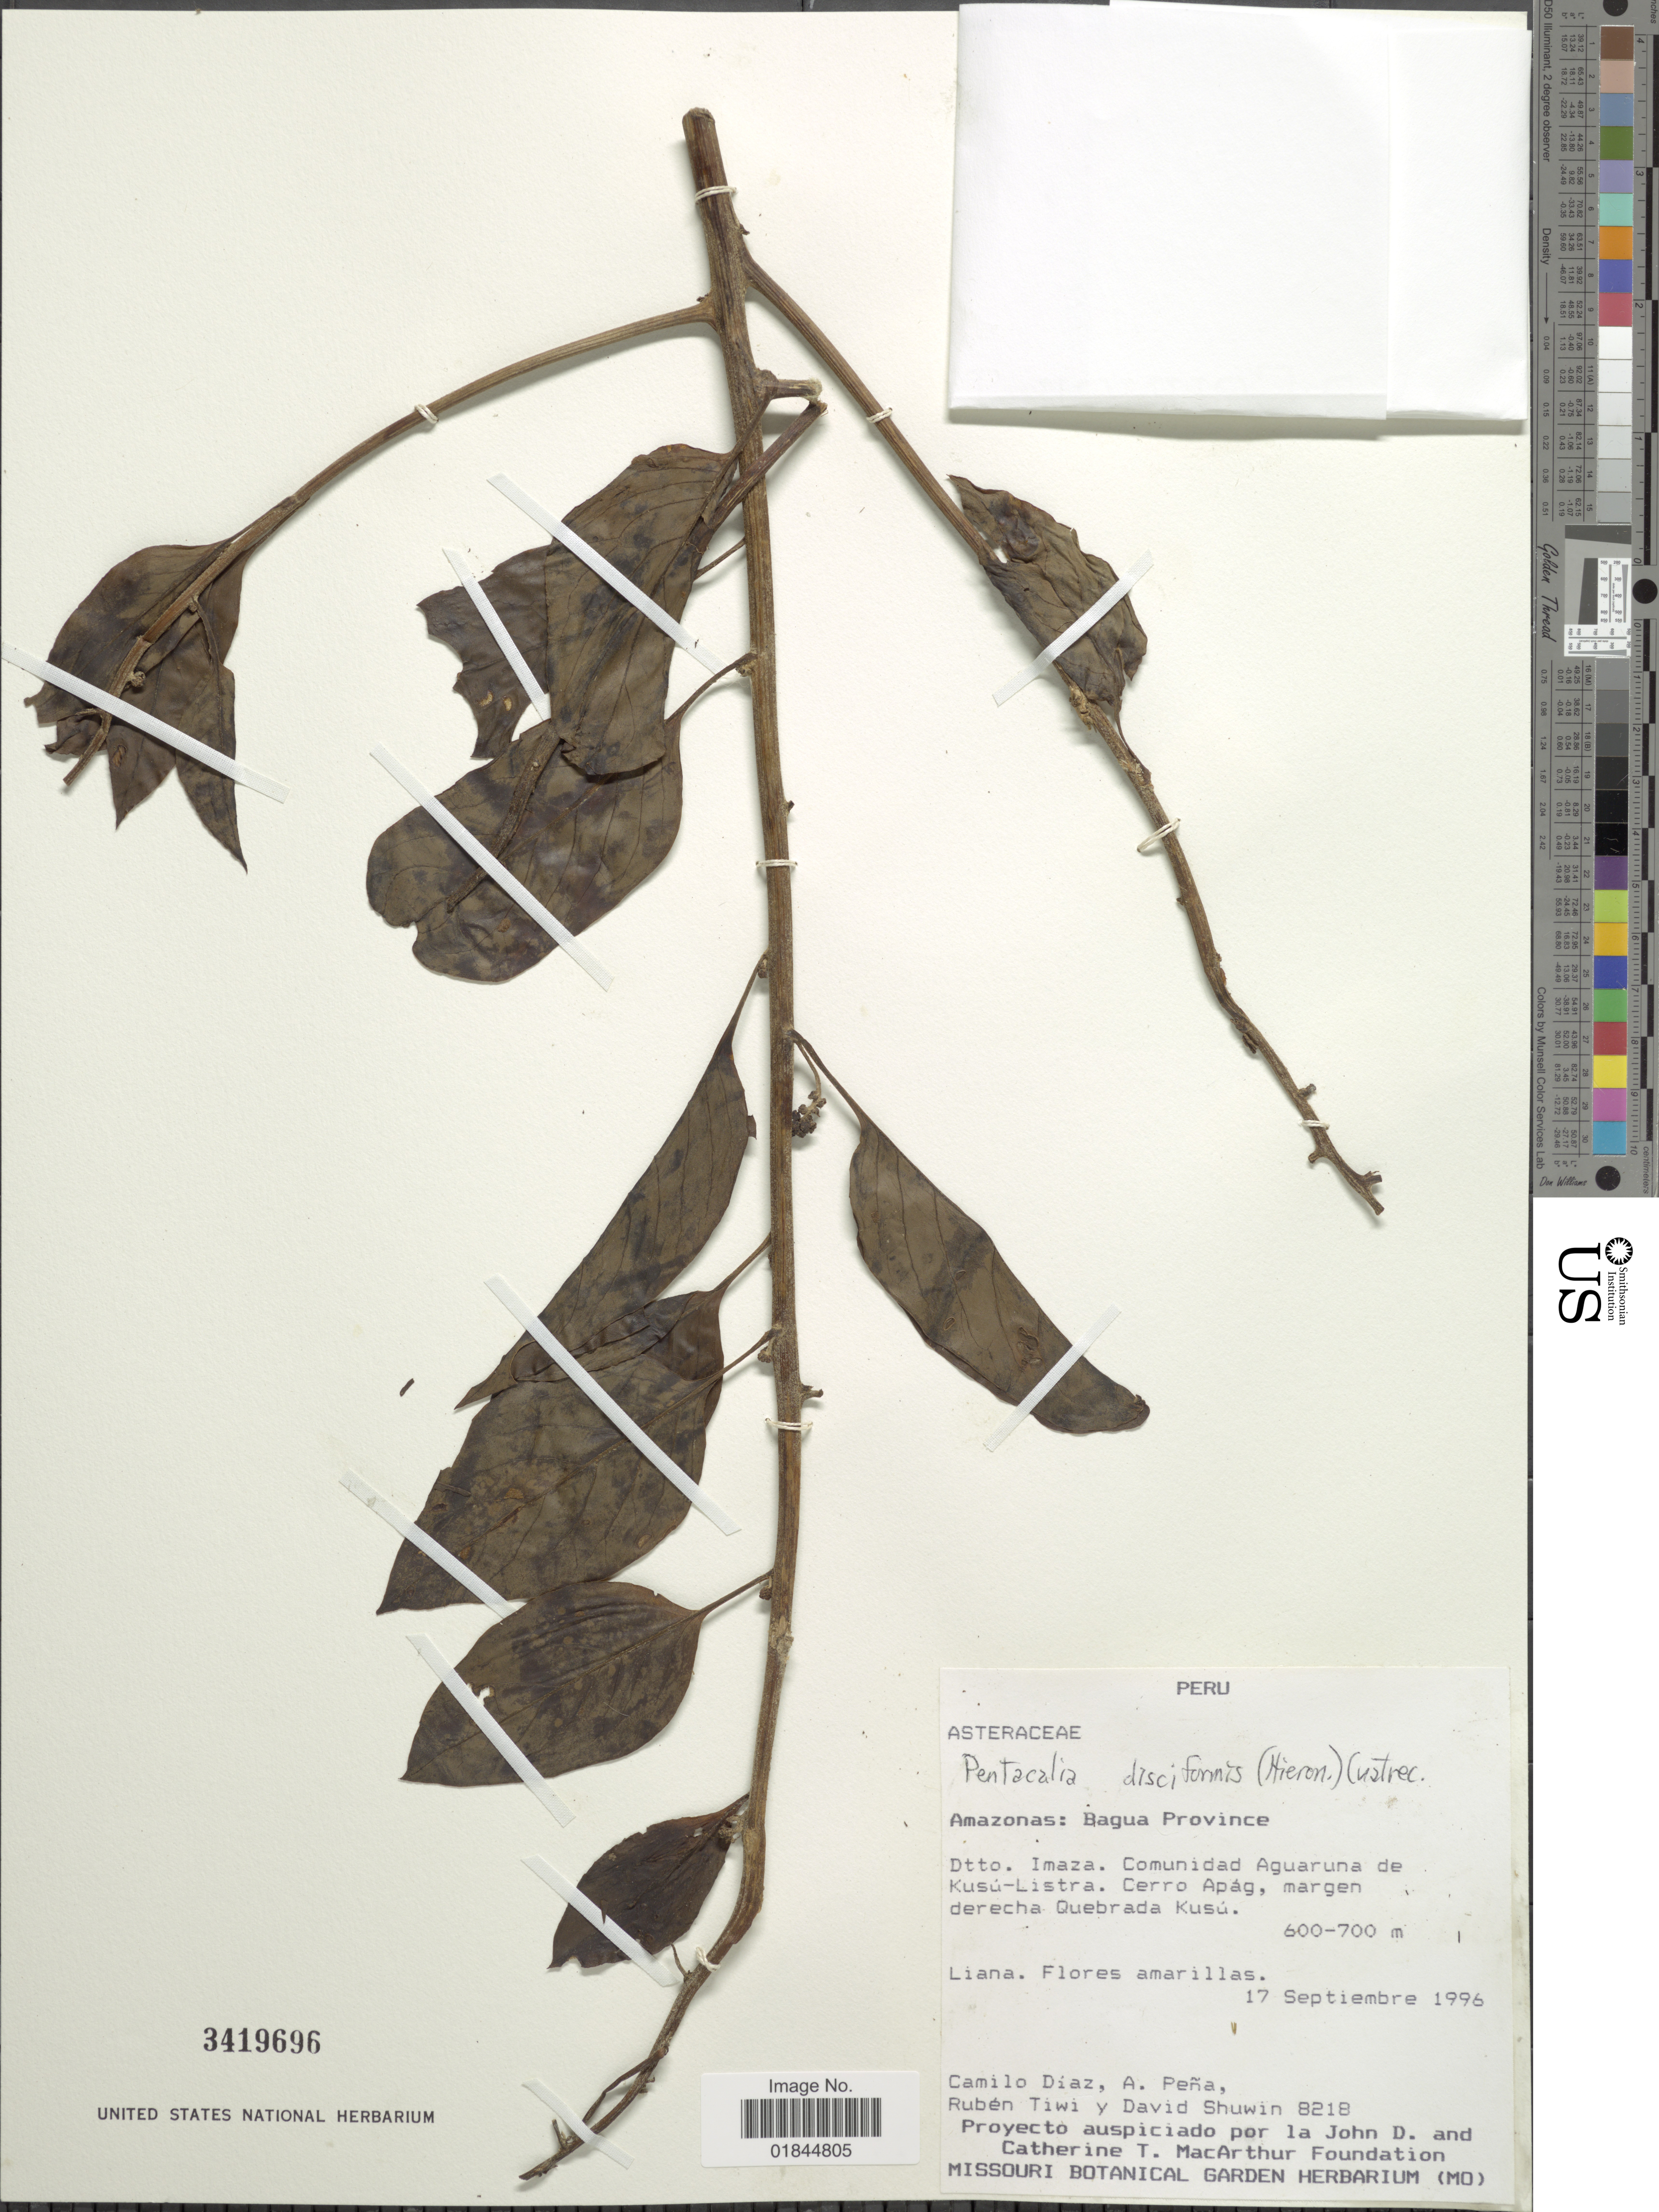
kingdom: Plantae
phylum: Tracheophyta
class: Magnoliopsida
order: Asterales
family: Asteraceae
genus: Pentacalia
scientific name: Pentacalia disciformis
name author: (Hieron.) Cuatrec.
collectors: C. Díaz, A. Pena, R. Tiwi & D. Shuwin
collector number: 8218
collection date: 1996-09-17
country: Peru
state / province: Amazonas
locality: Amazonas: Bagua Province. Dtto. Comunidad Aguaruna de Kusu-Listra. Cerro Apag, margen derecha Quebrada Kusu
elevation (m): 600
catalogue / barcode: US 3419696